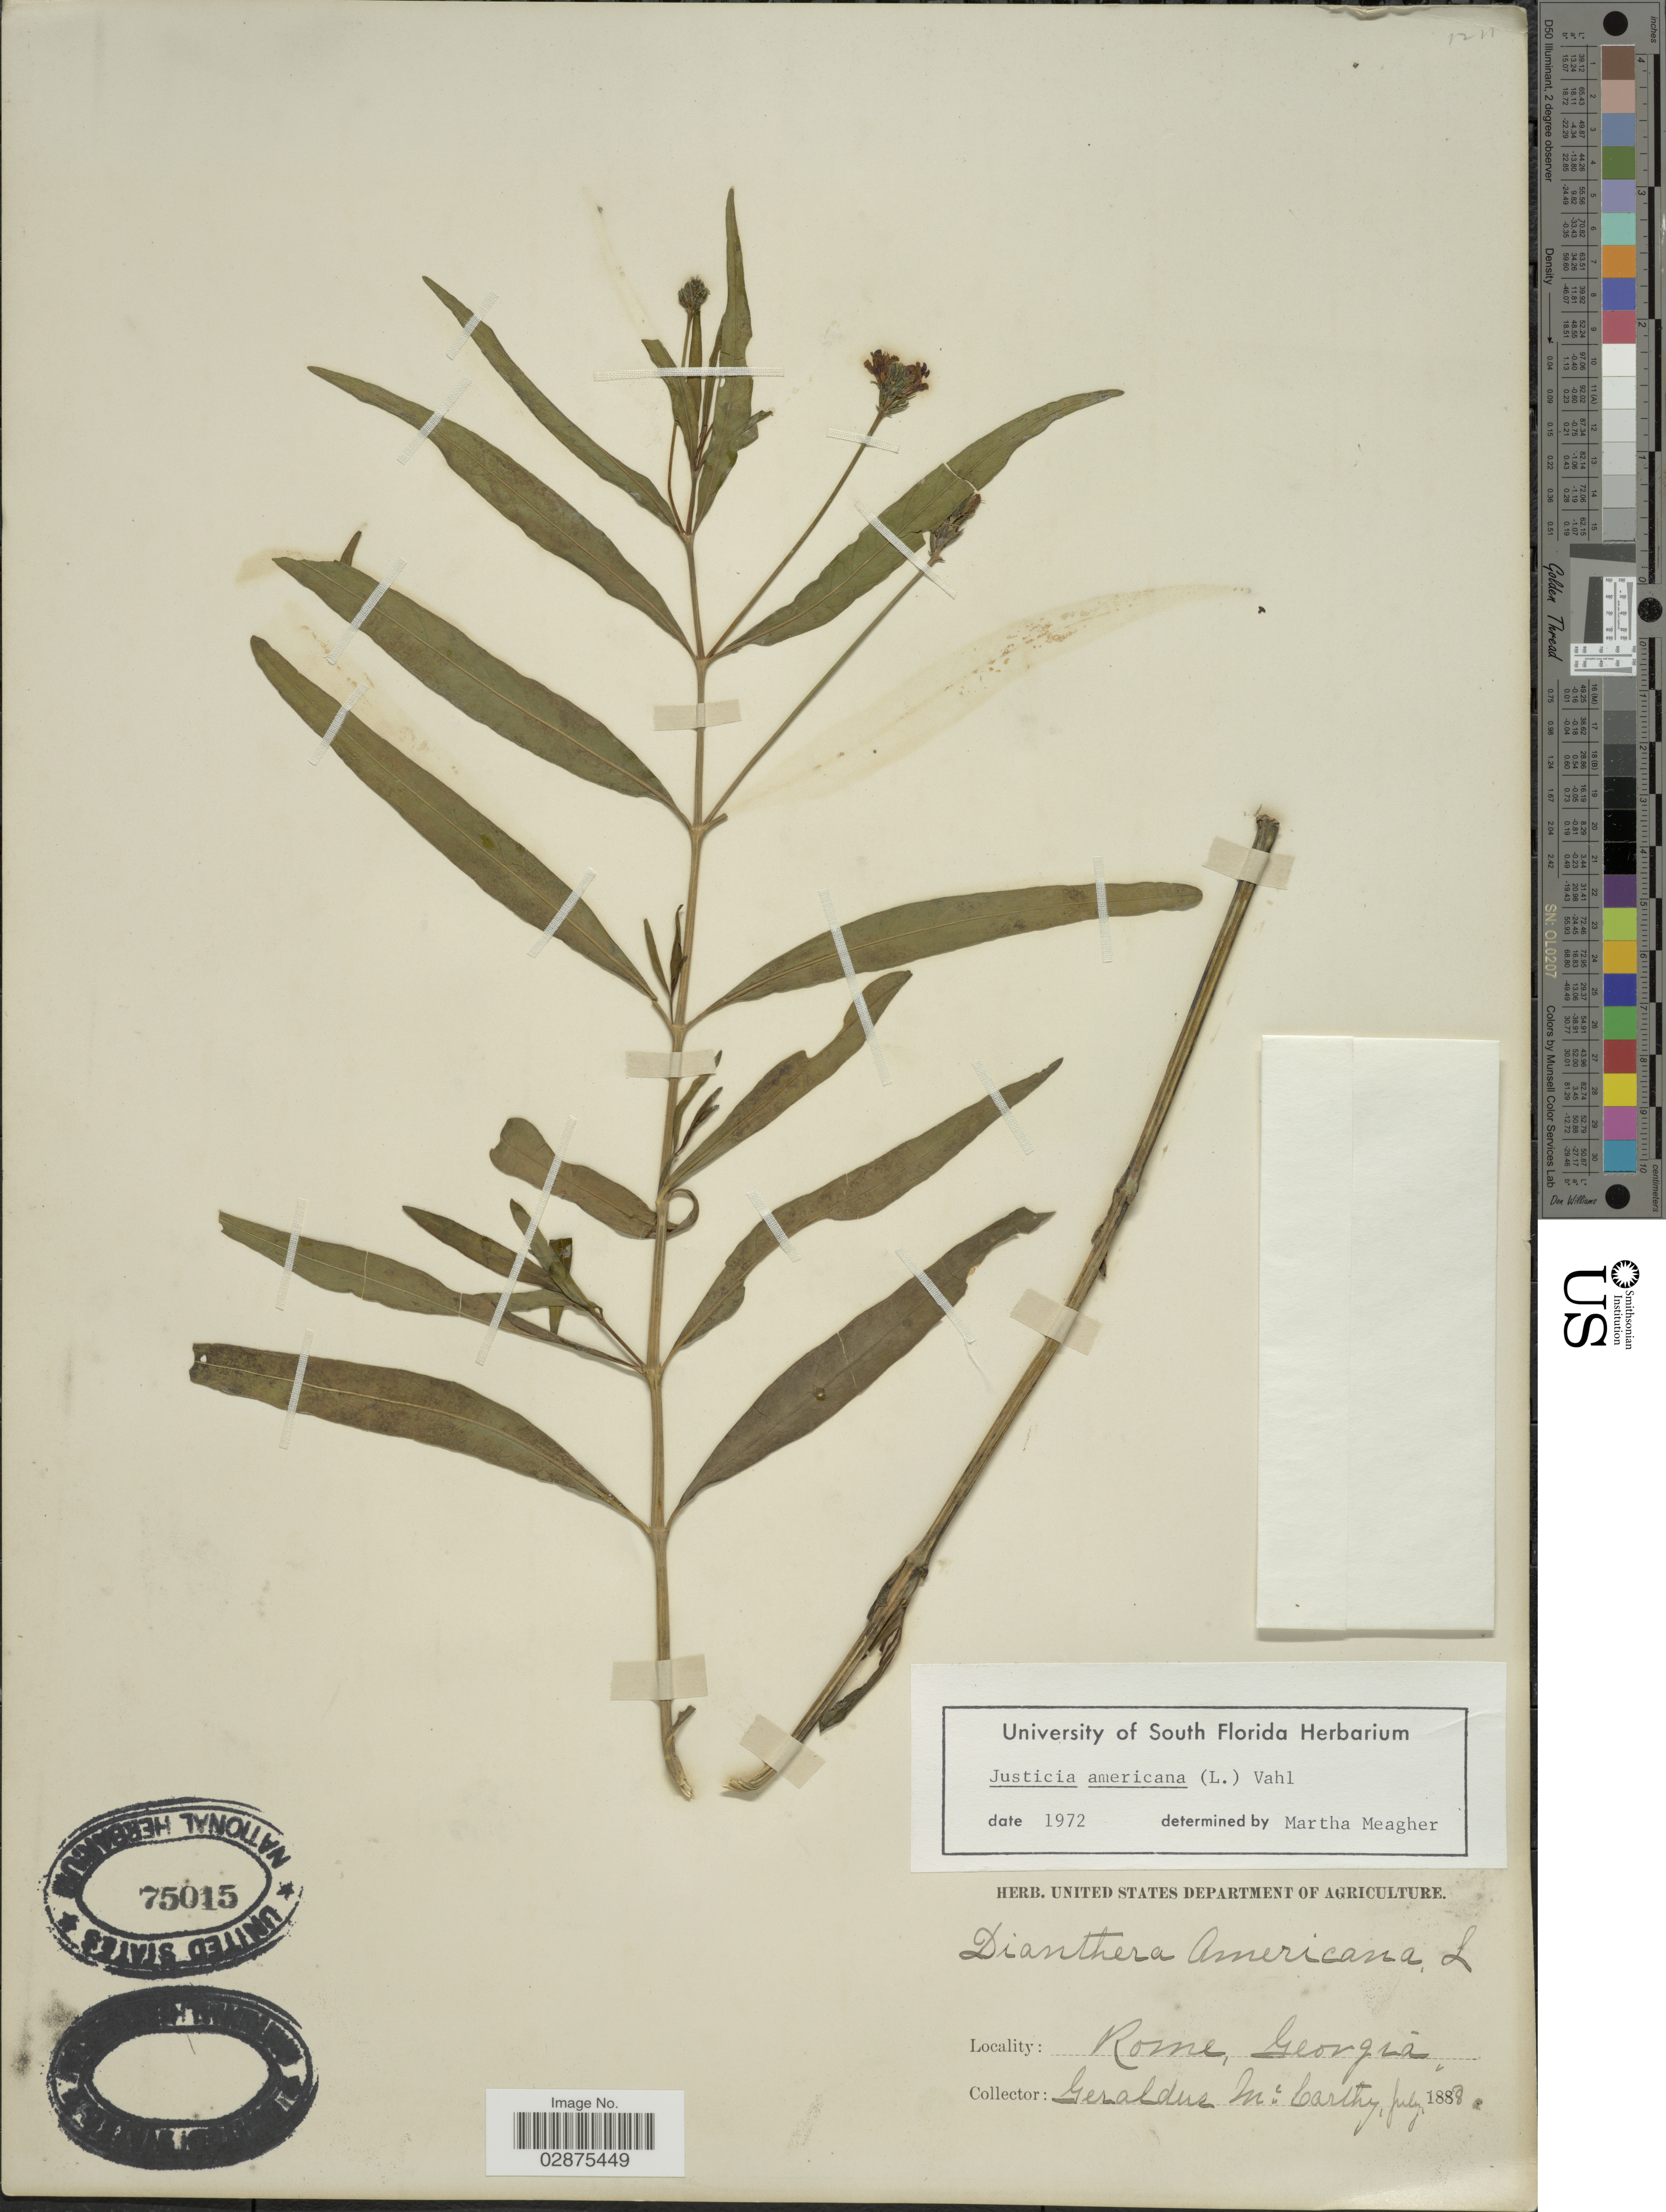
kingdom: Plantae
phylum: Tracheophyta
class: Magnoliopsida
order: Lamiales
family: Acanthaceae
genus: Justicia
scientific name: Justicia americana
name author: (L.) Vahl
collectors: M. McCarthy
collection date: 1888-07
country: United States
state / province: Georgia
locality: Rome.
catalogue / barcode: US 75015